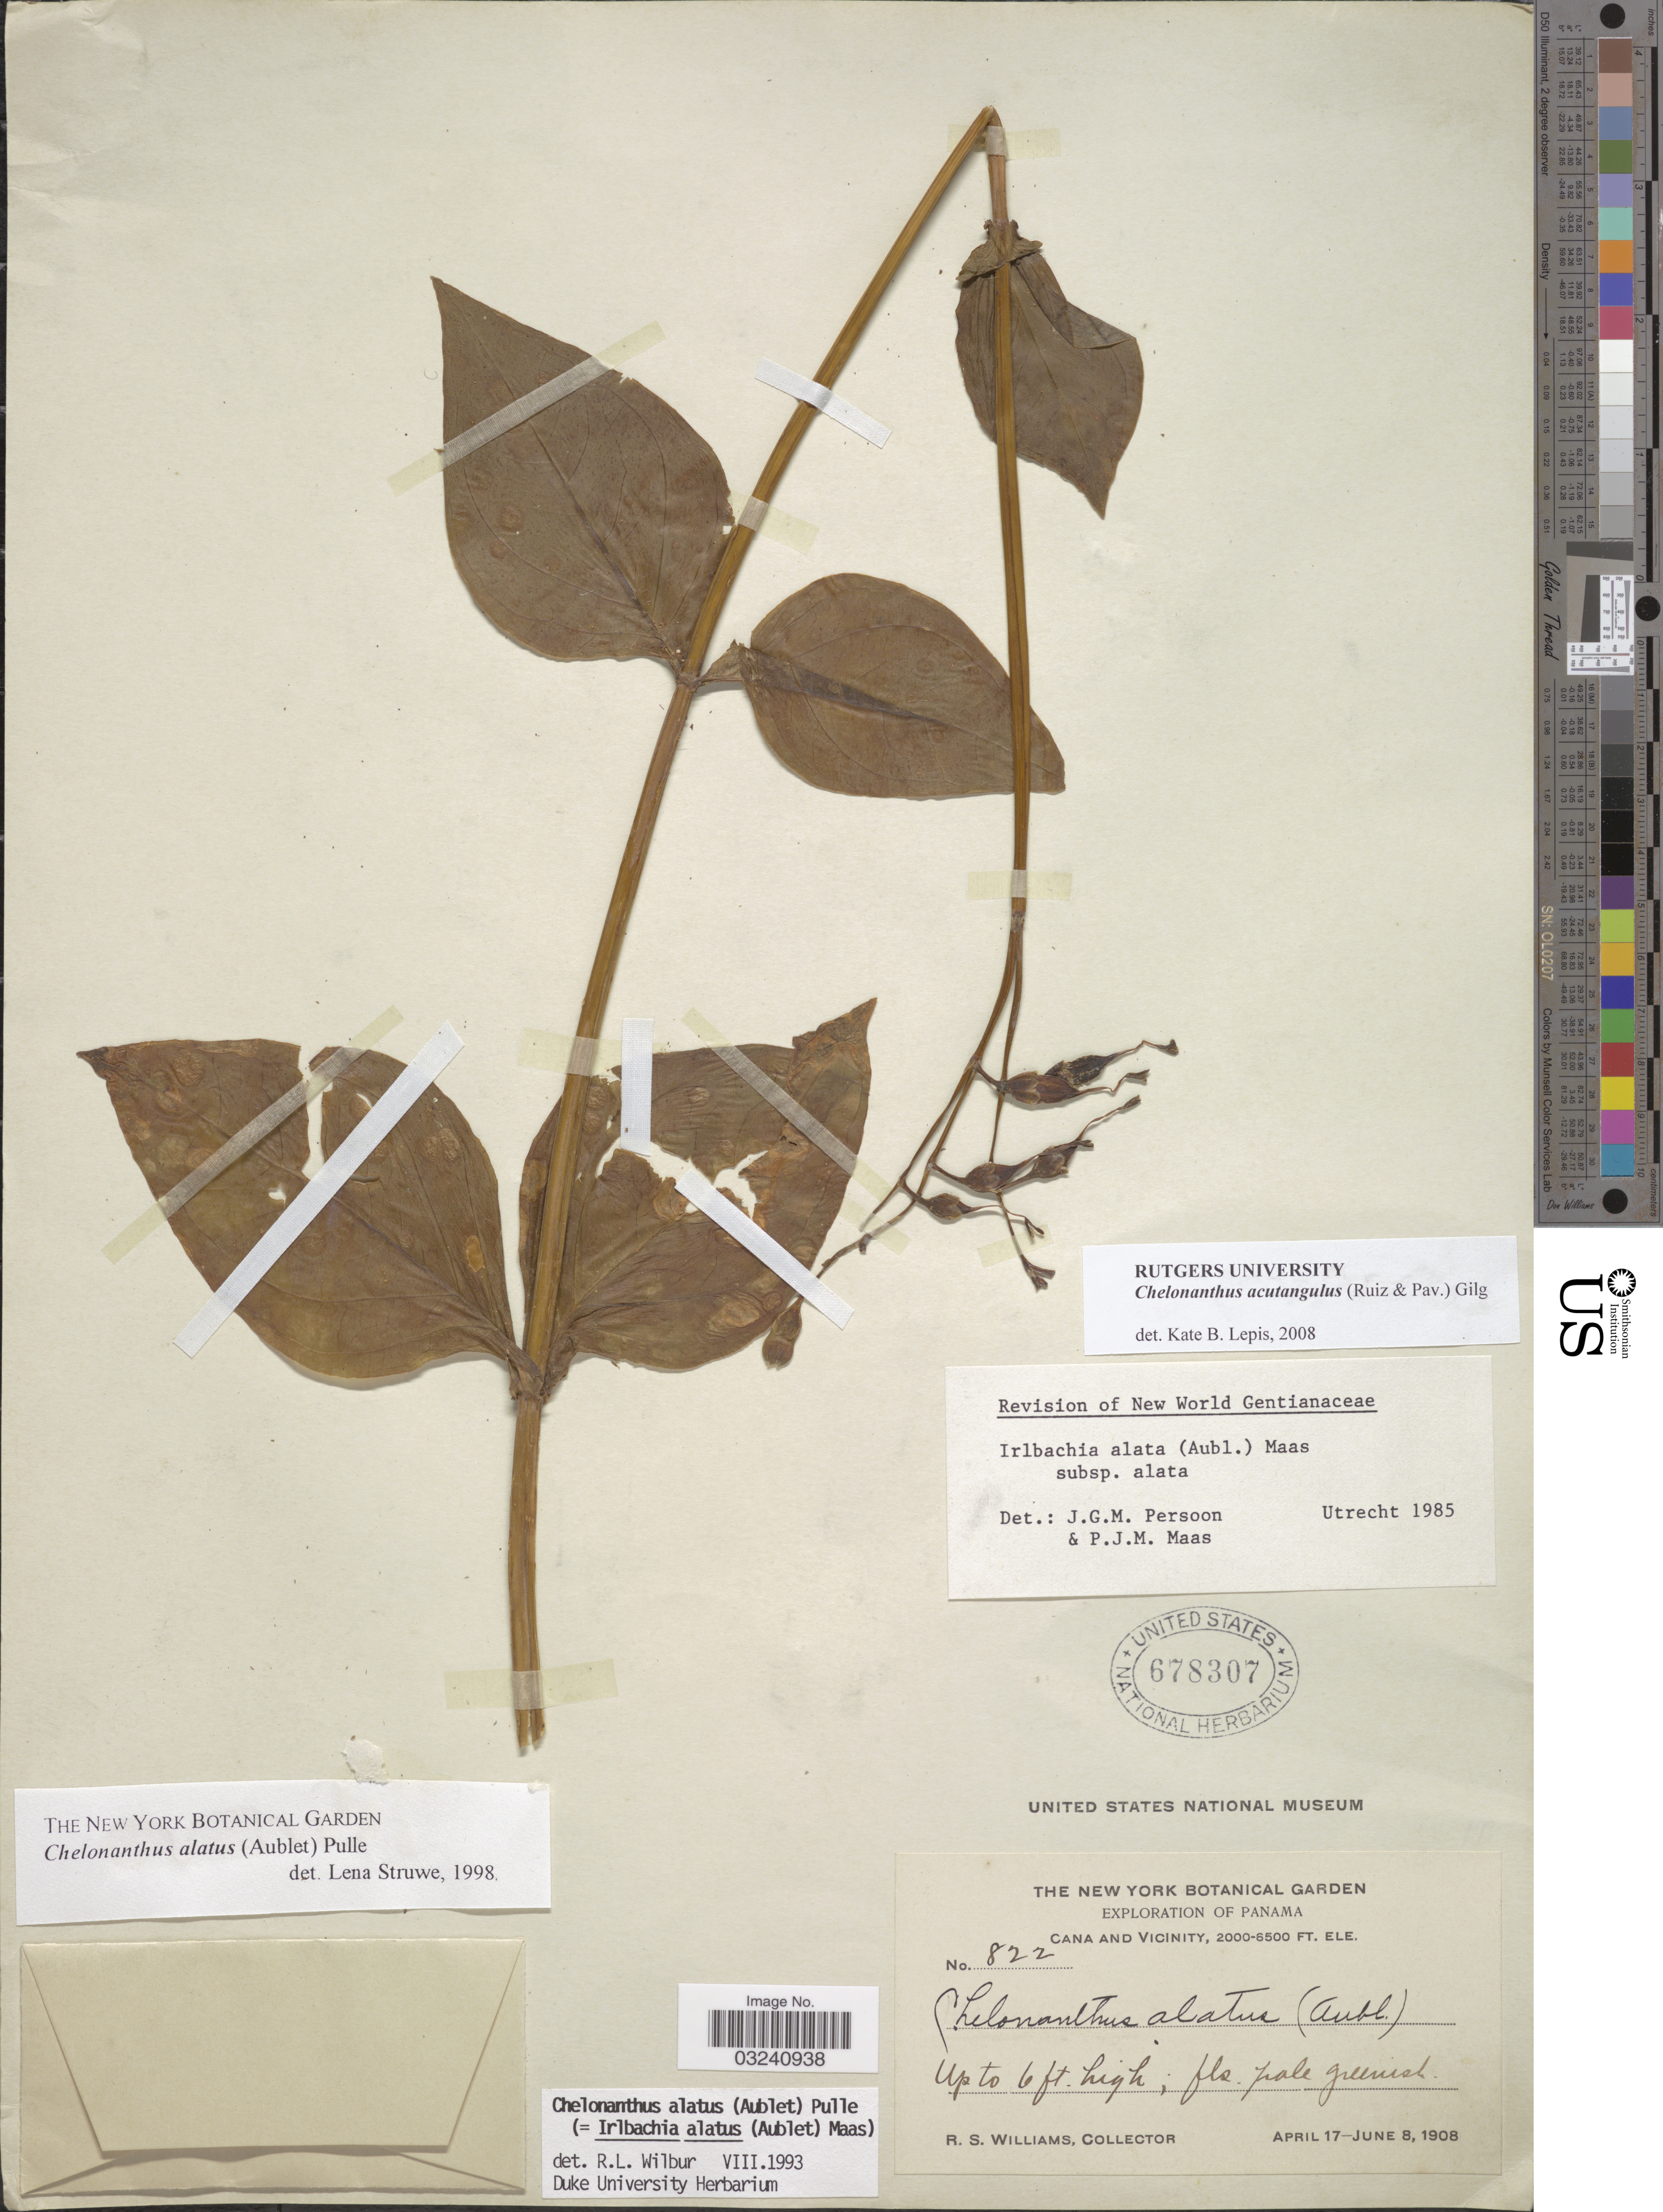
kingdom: Plantae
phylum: Tracheophyta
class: Magnoliopsida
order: Gentianales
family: Gentianaceae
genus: Chelonanthus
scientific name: Chelonanthus acutangulus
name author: (Ruiz & Pav.) Gilg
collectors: R. S. Williams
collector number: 822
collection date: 1908-04-17/1908-06-08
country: Panama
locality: Cana and vicinity.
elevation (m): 610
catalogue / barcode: US 678307